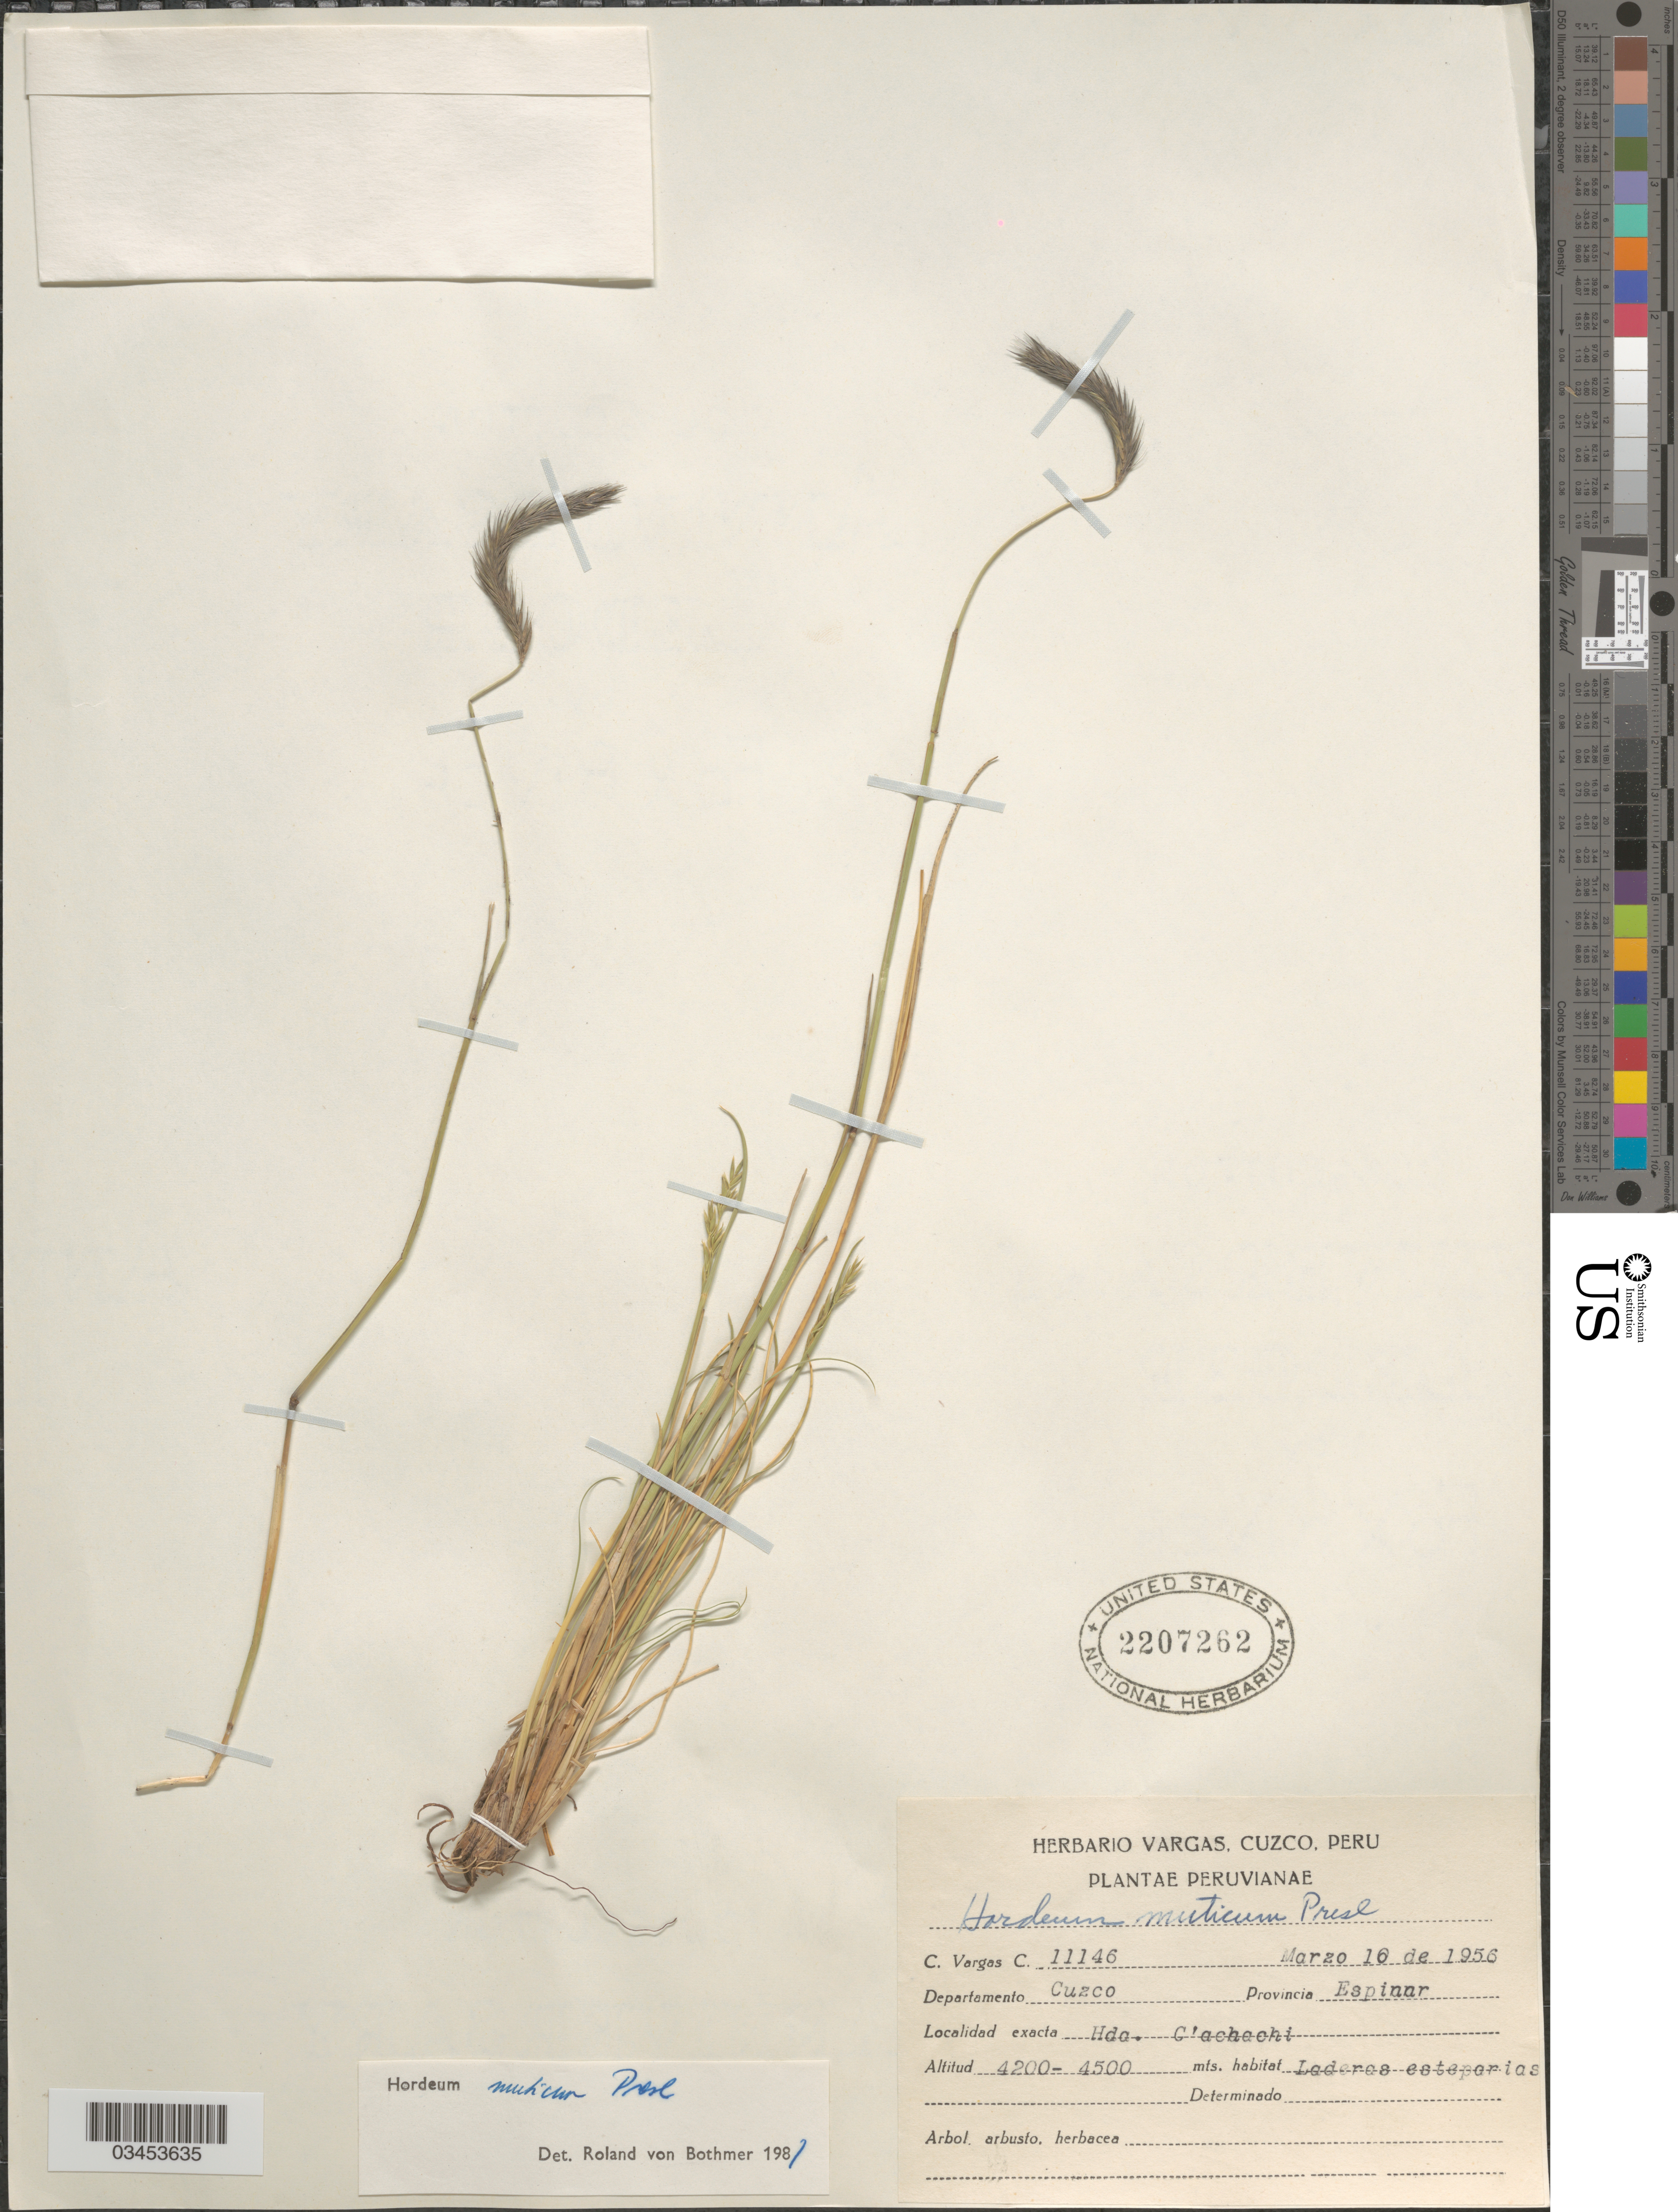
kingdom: Plantae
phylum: Tracheophyta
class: Liliopsida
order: Poales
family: Poaceae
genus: Hordeum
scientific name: Hordeum muticum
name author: J. Presl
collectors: C. Vargas Calderón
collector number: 11146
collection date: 1956-03-16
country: Peru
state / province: Cusco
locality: Departamento Cuzco. Provincia Espinar. Hda. C'achachi.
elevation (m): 4200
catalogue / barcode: US 2207262